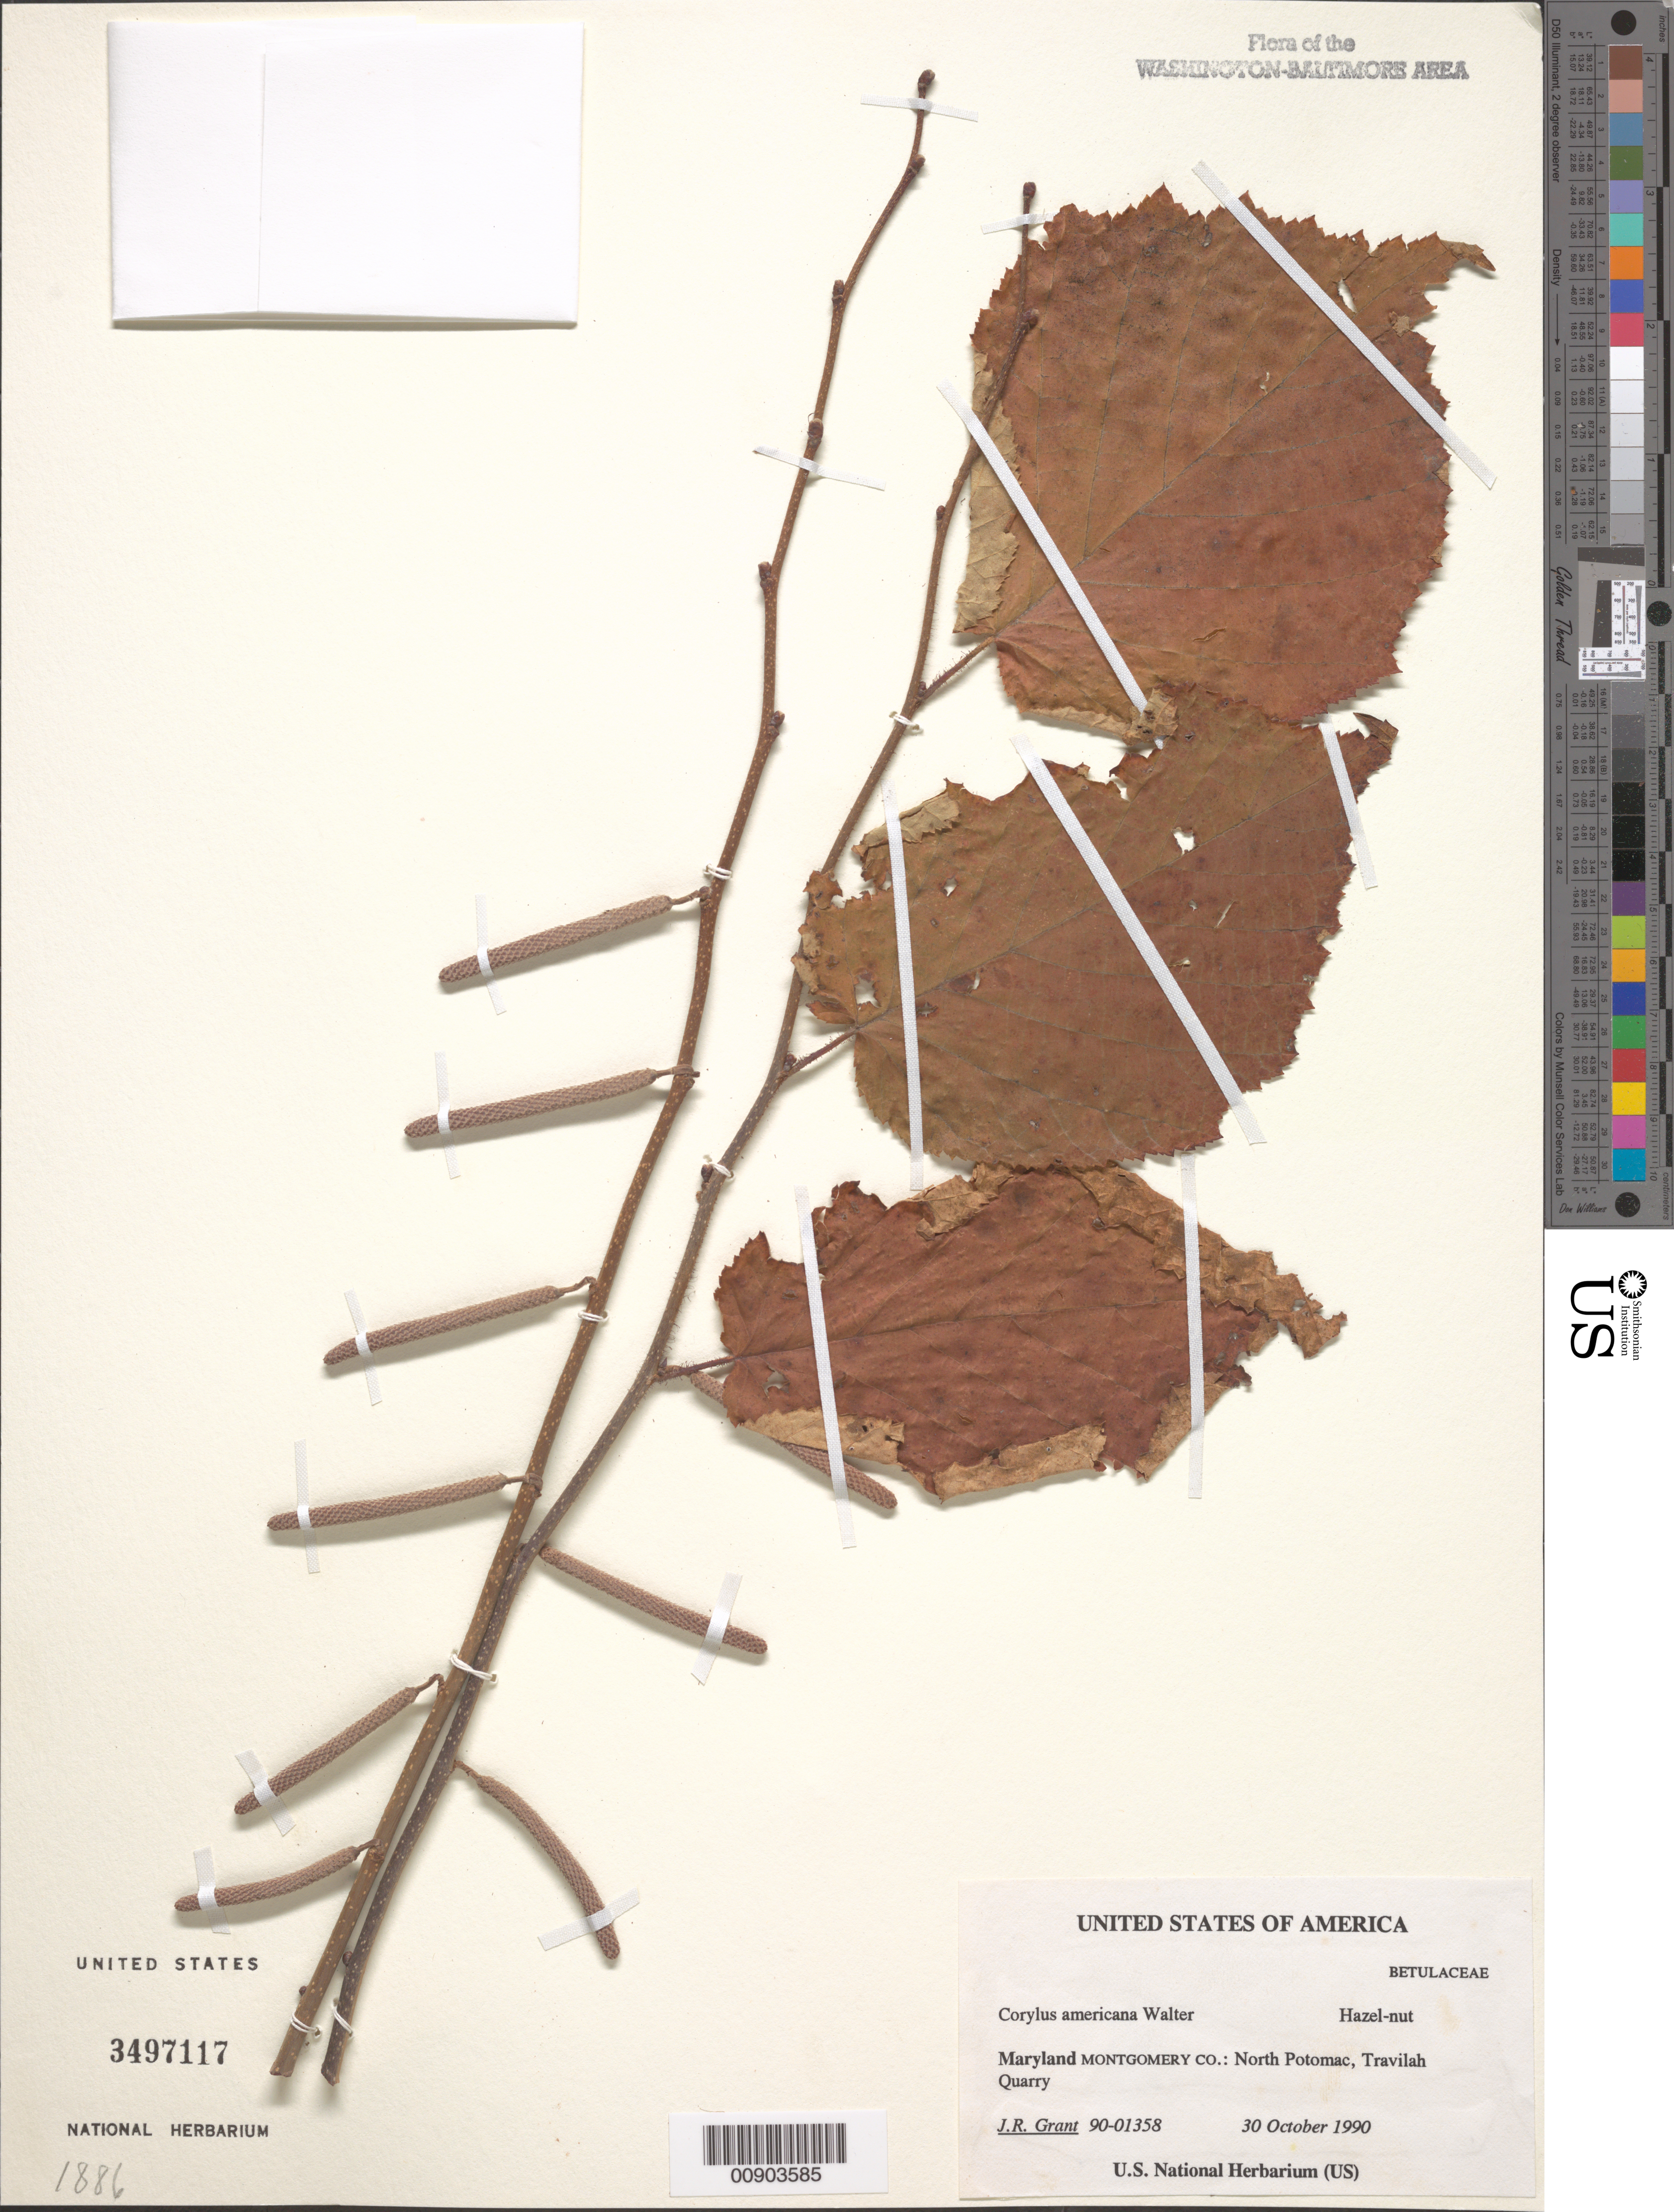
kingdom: Plantae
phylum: Tracheophyta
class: Magnoliopsida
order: Fagales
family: Betulaceae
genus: Corylus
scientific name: Corylus americana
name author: Walter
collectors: J. R. Grant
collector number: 90-01358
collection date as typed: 30 October 1990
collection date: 1990-10-30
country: United States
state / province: Maryland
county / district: Montgomery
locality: North Potomac, Travilah Quarry.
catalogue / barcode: US 3497117